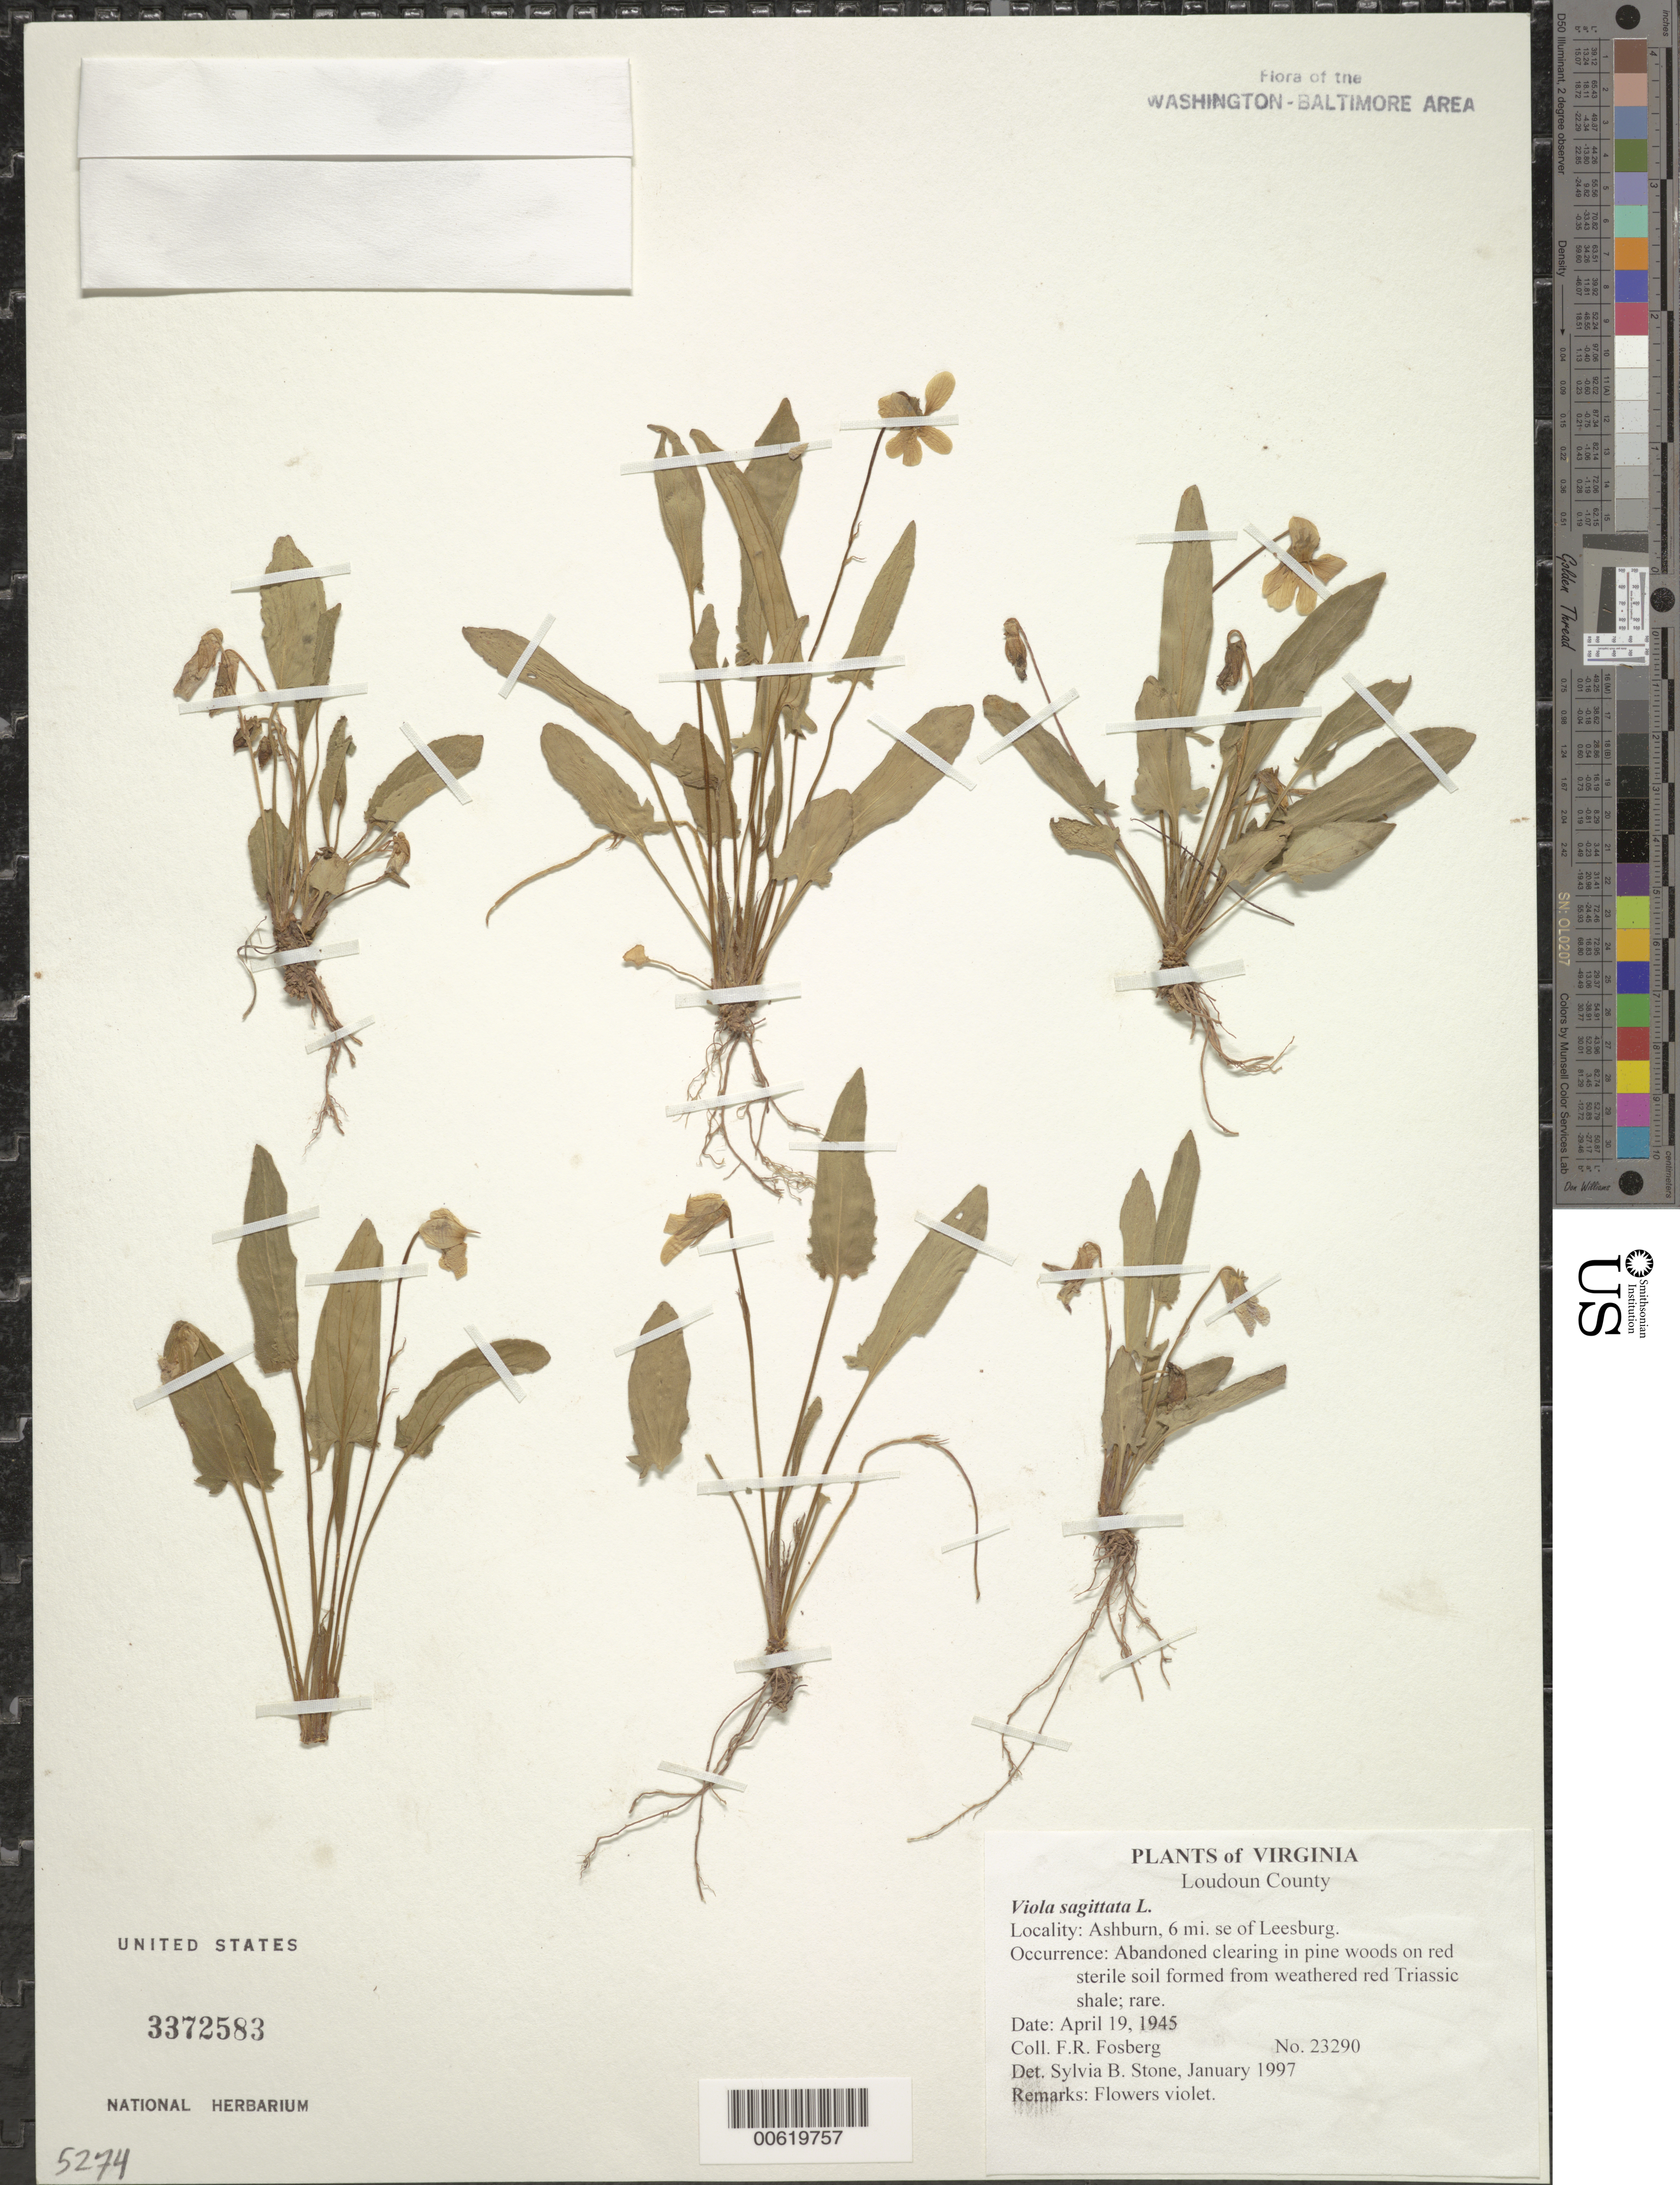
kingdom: Plantae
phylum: Tracheophyta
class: Magnoliopsida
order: Malpighiales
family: Violaceae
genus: Viola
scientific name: Viola sagittata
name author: Aiton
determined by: Stone, S. B.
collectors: F. R. Fosberg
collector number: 23290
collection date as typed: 19 Apr 1945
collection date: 1945-04-19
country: United States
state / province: Virginia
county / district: Loudoun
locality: Ashburn, 6 mi. SE of Leesburg.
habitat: Abandoned clearing in pine woods on red sterile soil formed from weathered red Triassic shale; rare.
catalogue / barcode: US 3372583